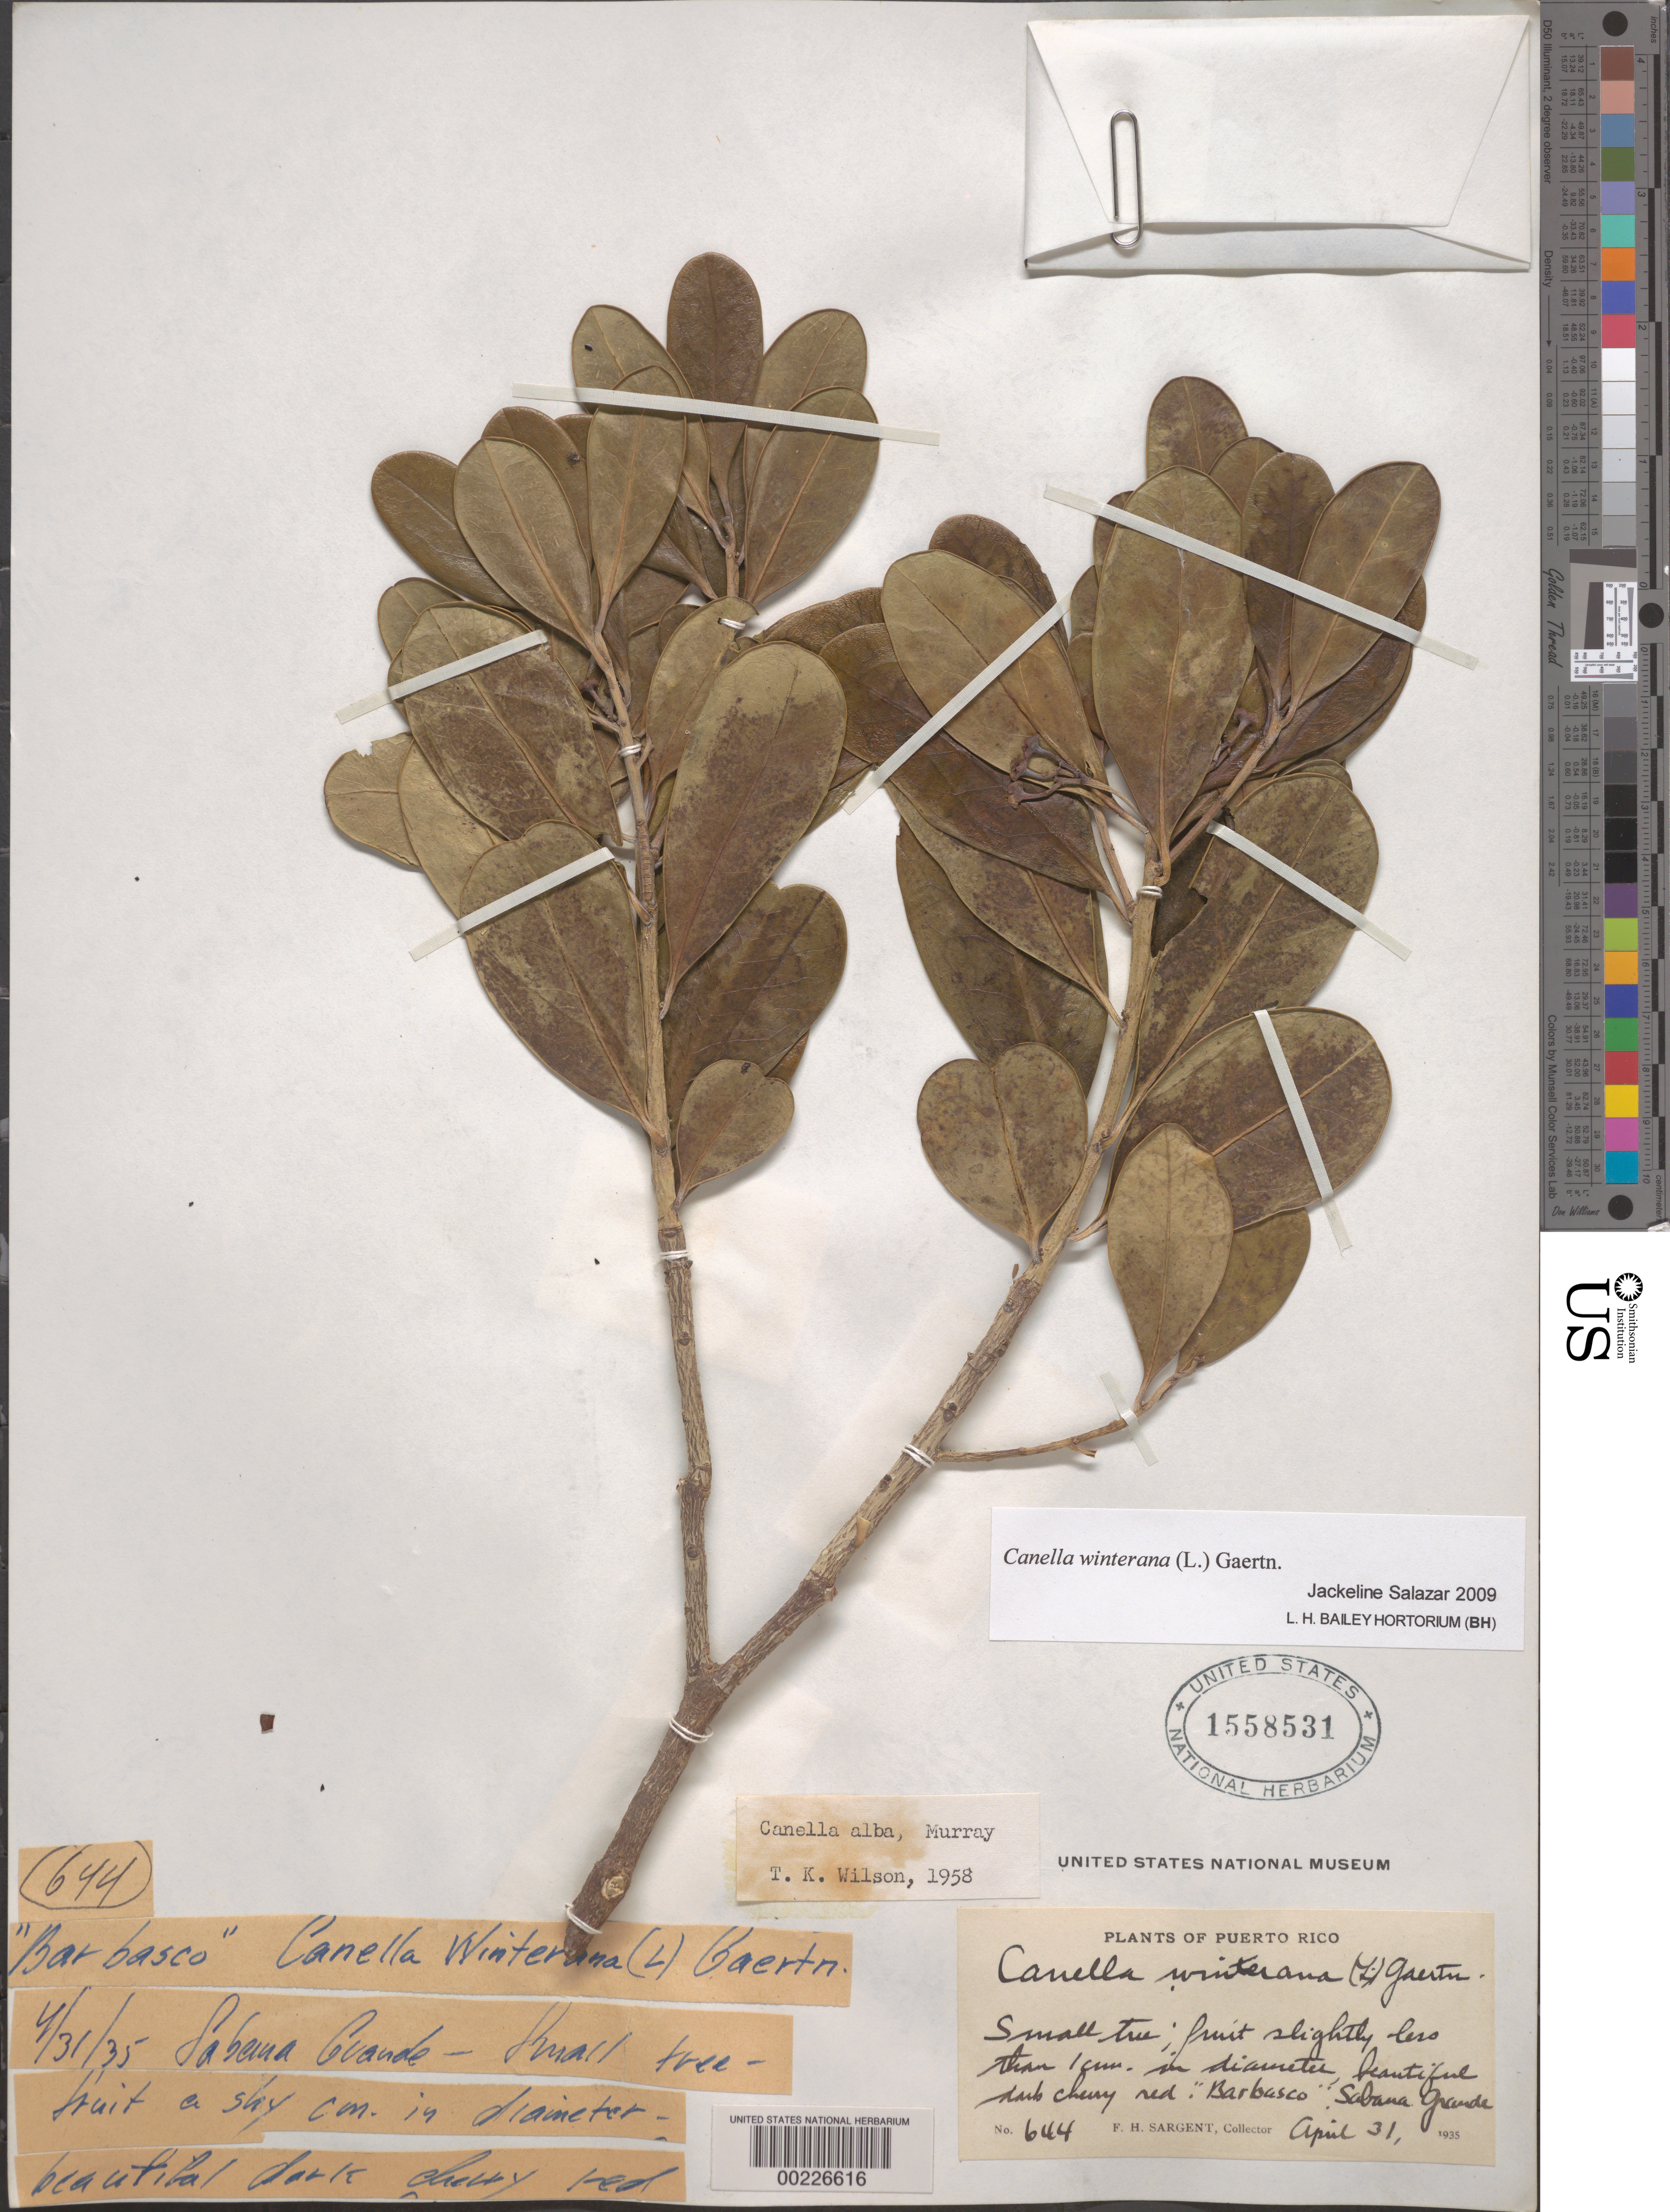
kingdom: Plantae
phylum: Tracheophyta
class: Magnoliopsida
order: Canellales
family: Canellaceae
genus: Canella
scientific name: Canella winterana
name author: (L.) Gaertn.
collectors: F. H. Sargent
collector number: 644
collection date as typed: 31 Apr 1935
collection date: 1935-04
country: Puerto Rico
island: Greater Antilles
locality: Sabana grande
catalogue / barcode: US 1558531